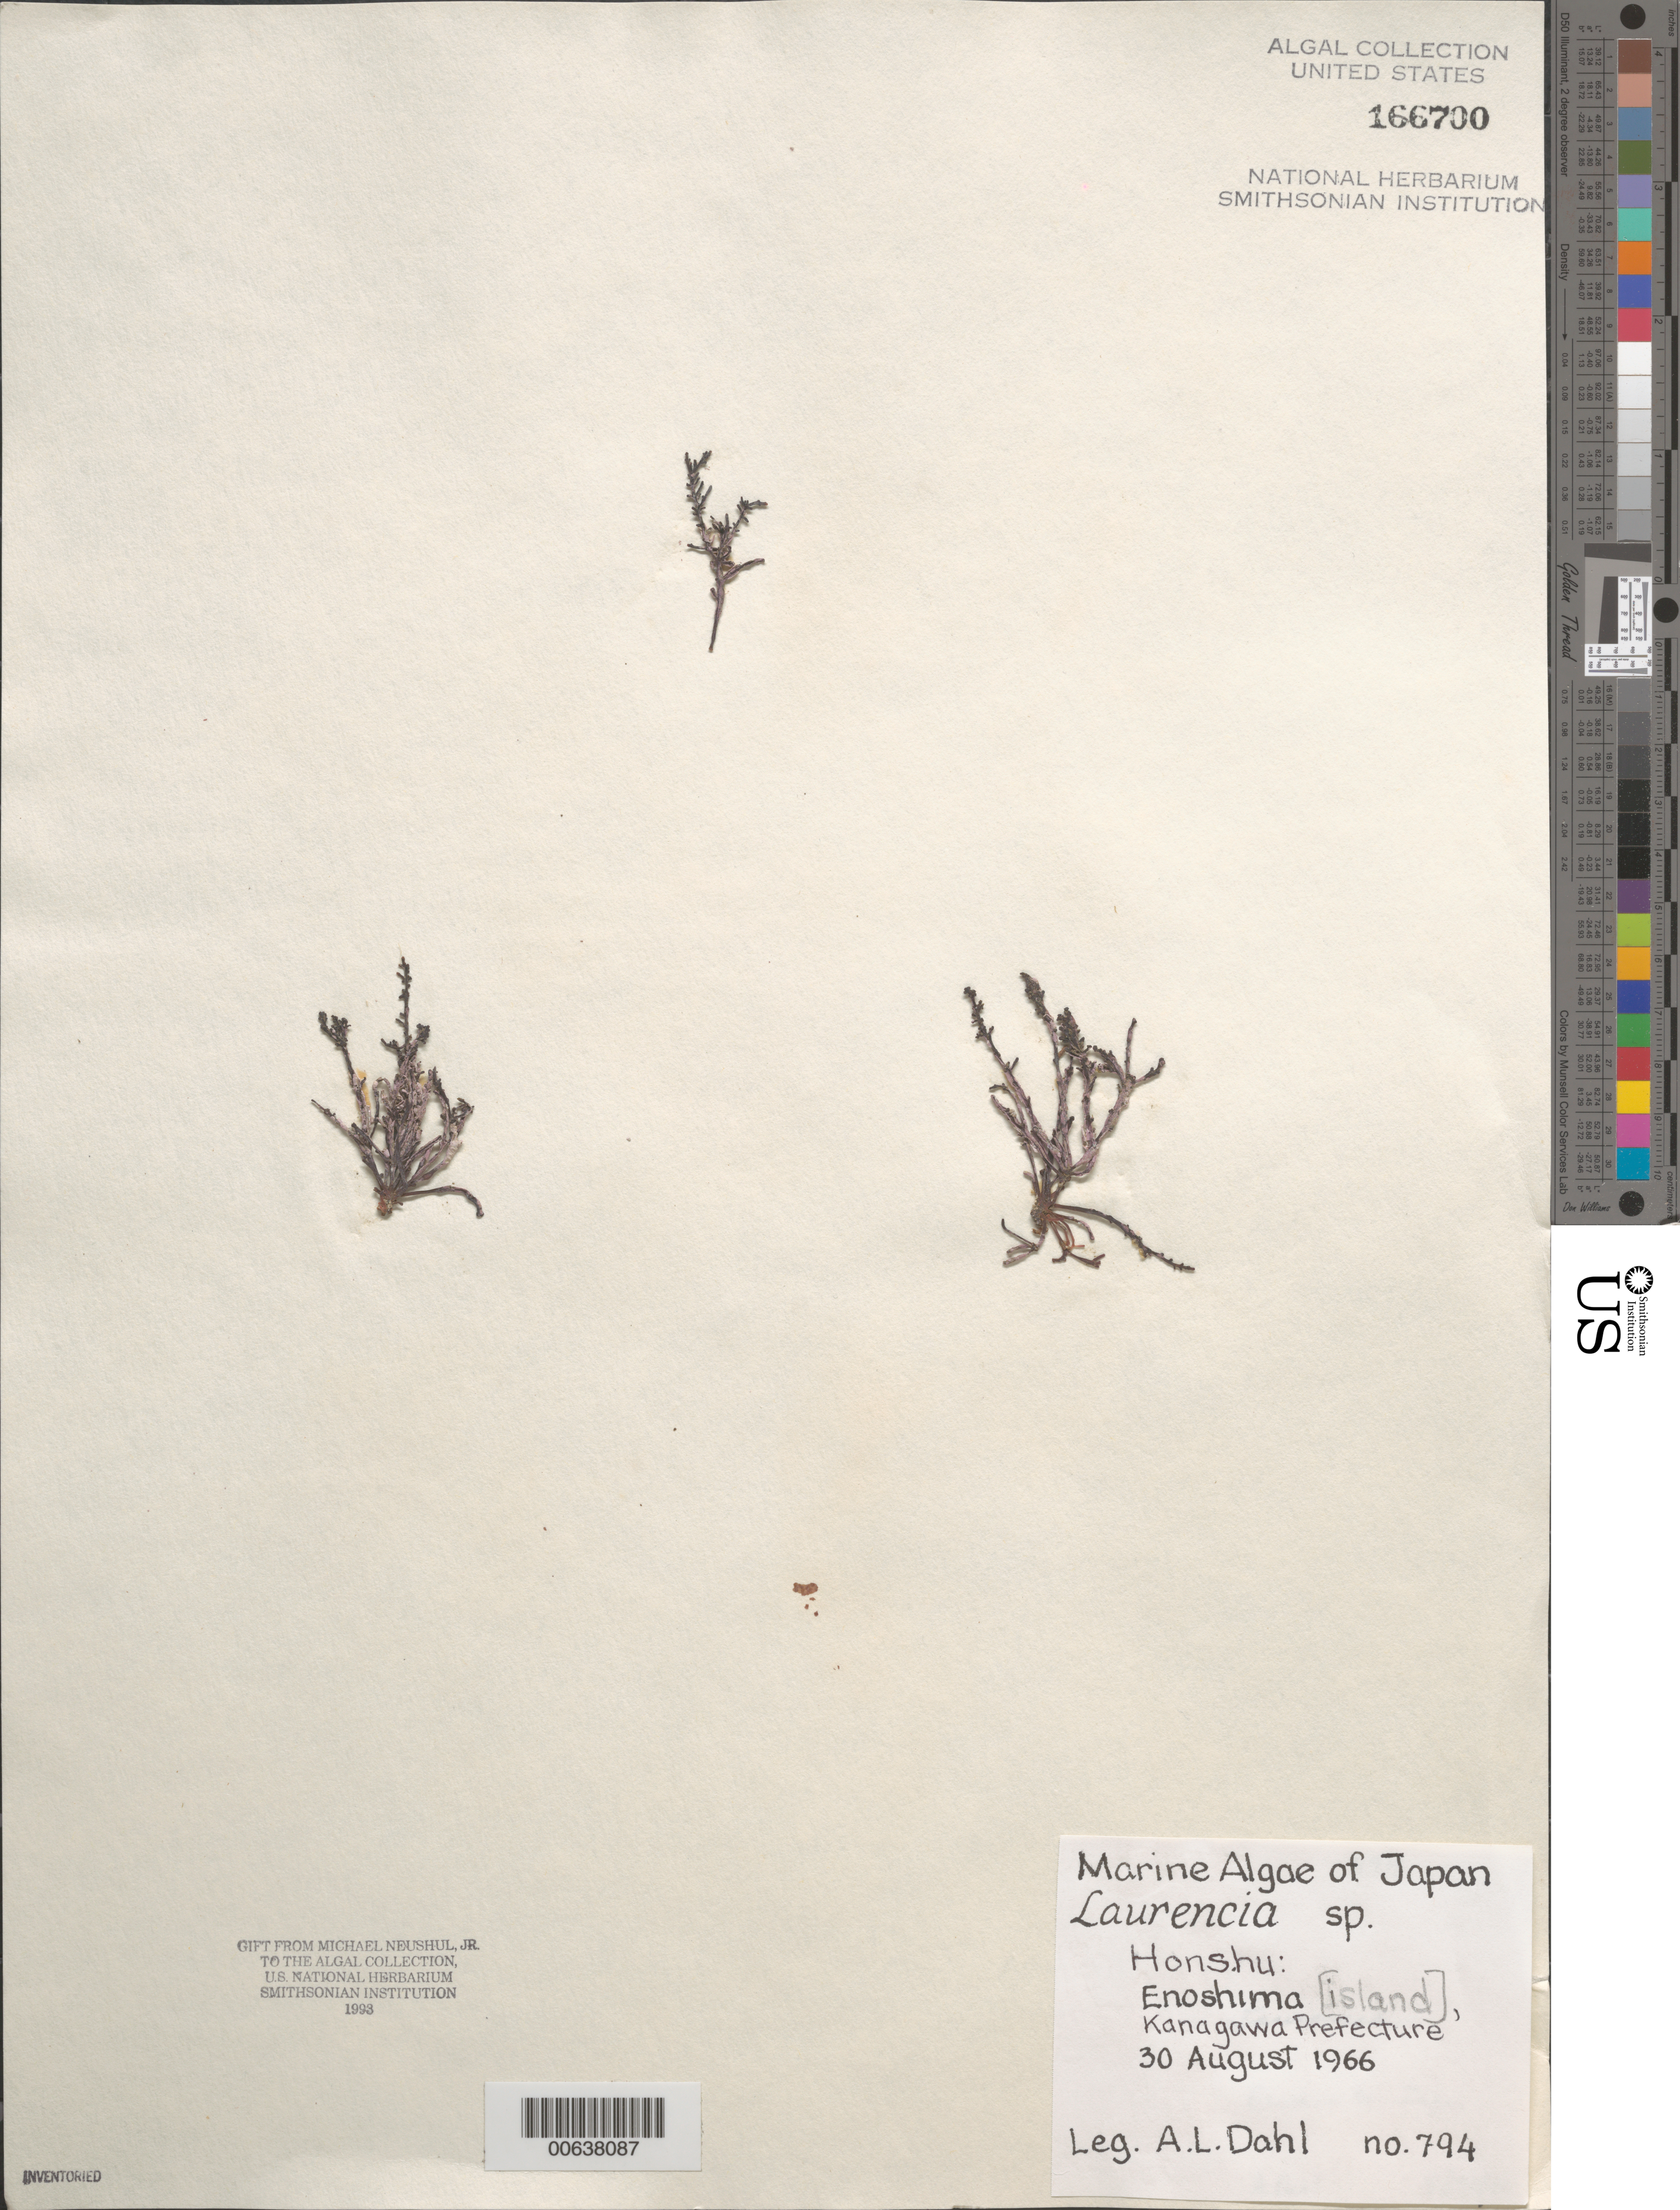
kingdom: Plantae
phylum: Rhodophyta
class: Florideophyceae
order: Ceramiales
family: Rhodomelaceae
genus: Laurencia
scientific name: Laurencia sp.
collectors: A. Dahl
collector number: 794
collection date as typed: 30 Aug 1966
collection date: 1966-08-30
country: Japan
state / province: Kanagawa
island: Honshu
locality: Enoshima [island]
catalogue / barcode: US 166700